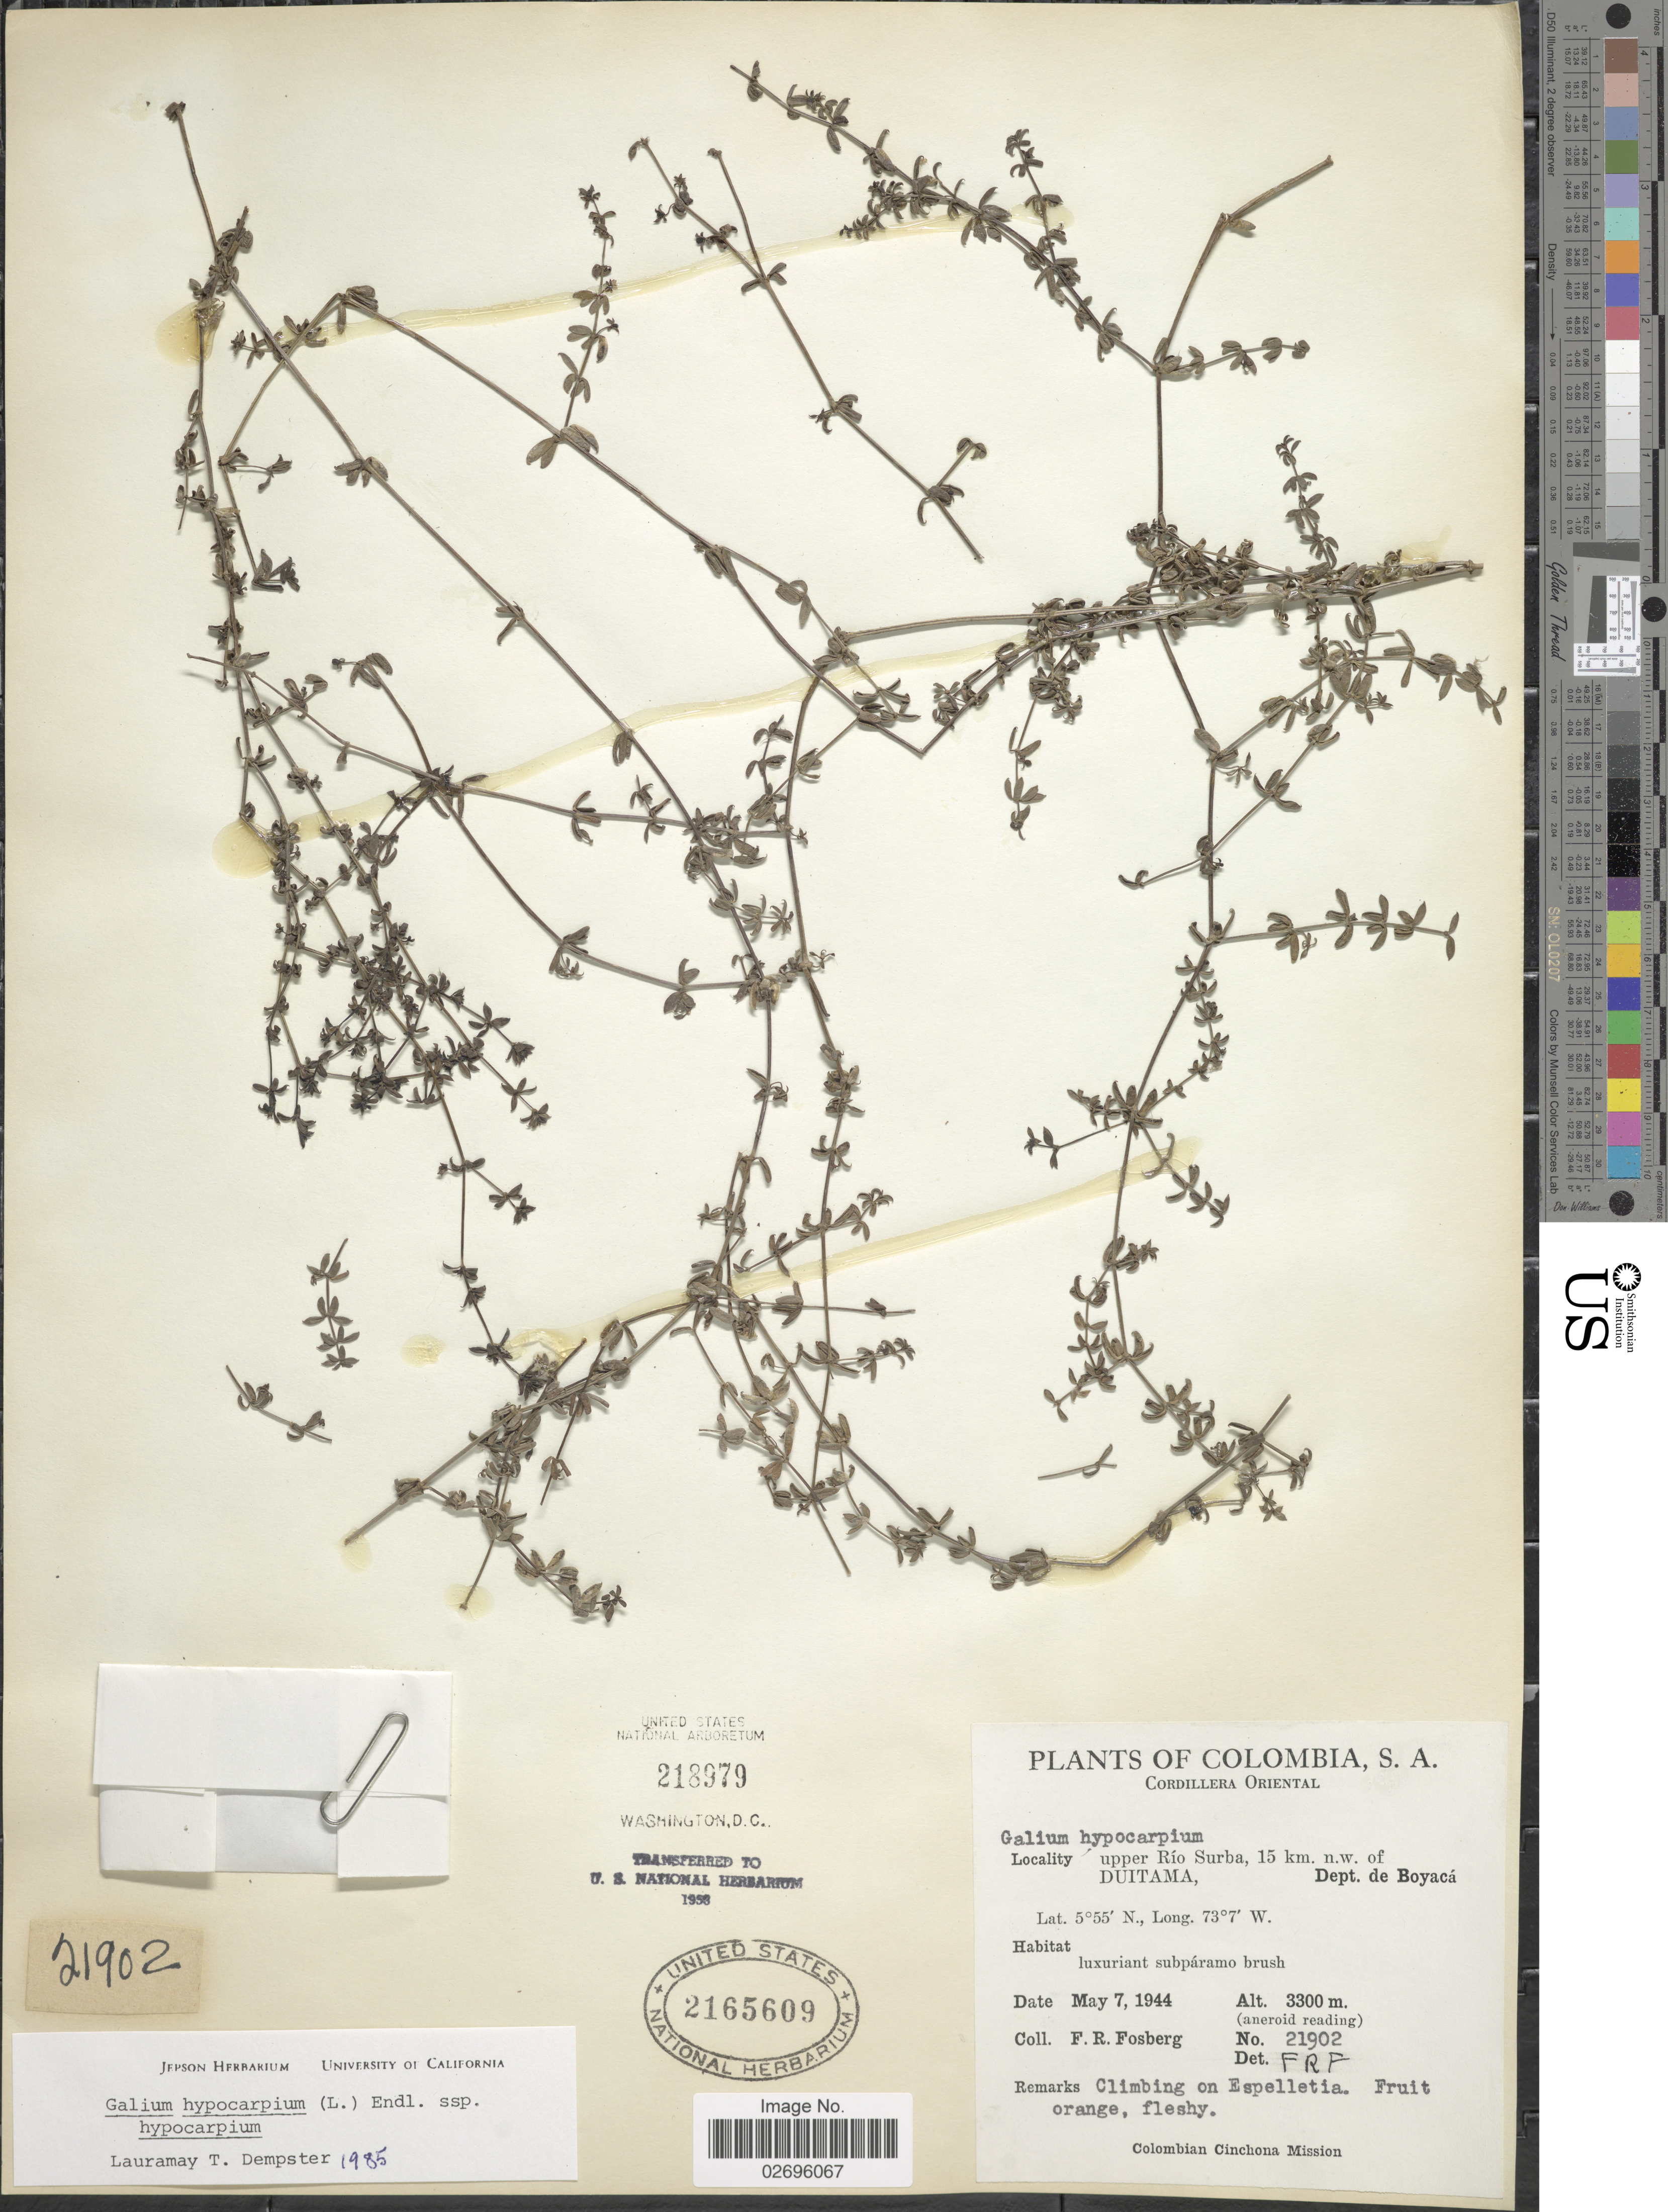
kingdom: Plantae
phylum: Tracheophyta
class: Magnoliopsida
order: Gentianales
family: Rubiaceae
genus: Galium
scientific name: Galium hypocarpium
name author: (L.) Endl. ex Griseb.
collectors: F. R. Fosberg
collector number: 21902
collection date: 1944-05-07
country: Colombia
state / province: Boyacá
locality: Cordillera Oriental. Upper Río Surba, 15 km. n.w. of Duitama, Dept. de Boyacá.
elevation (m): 3300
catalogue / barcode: US 2165609